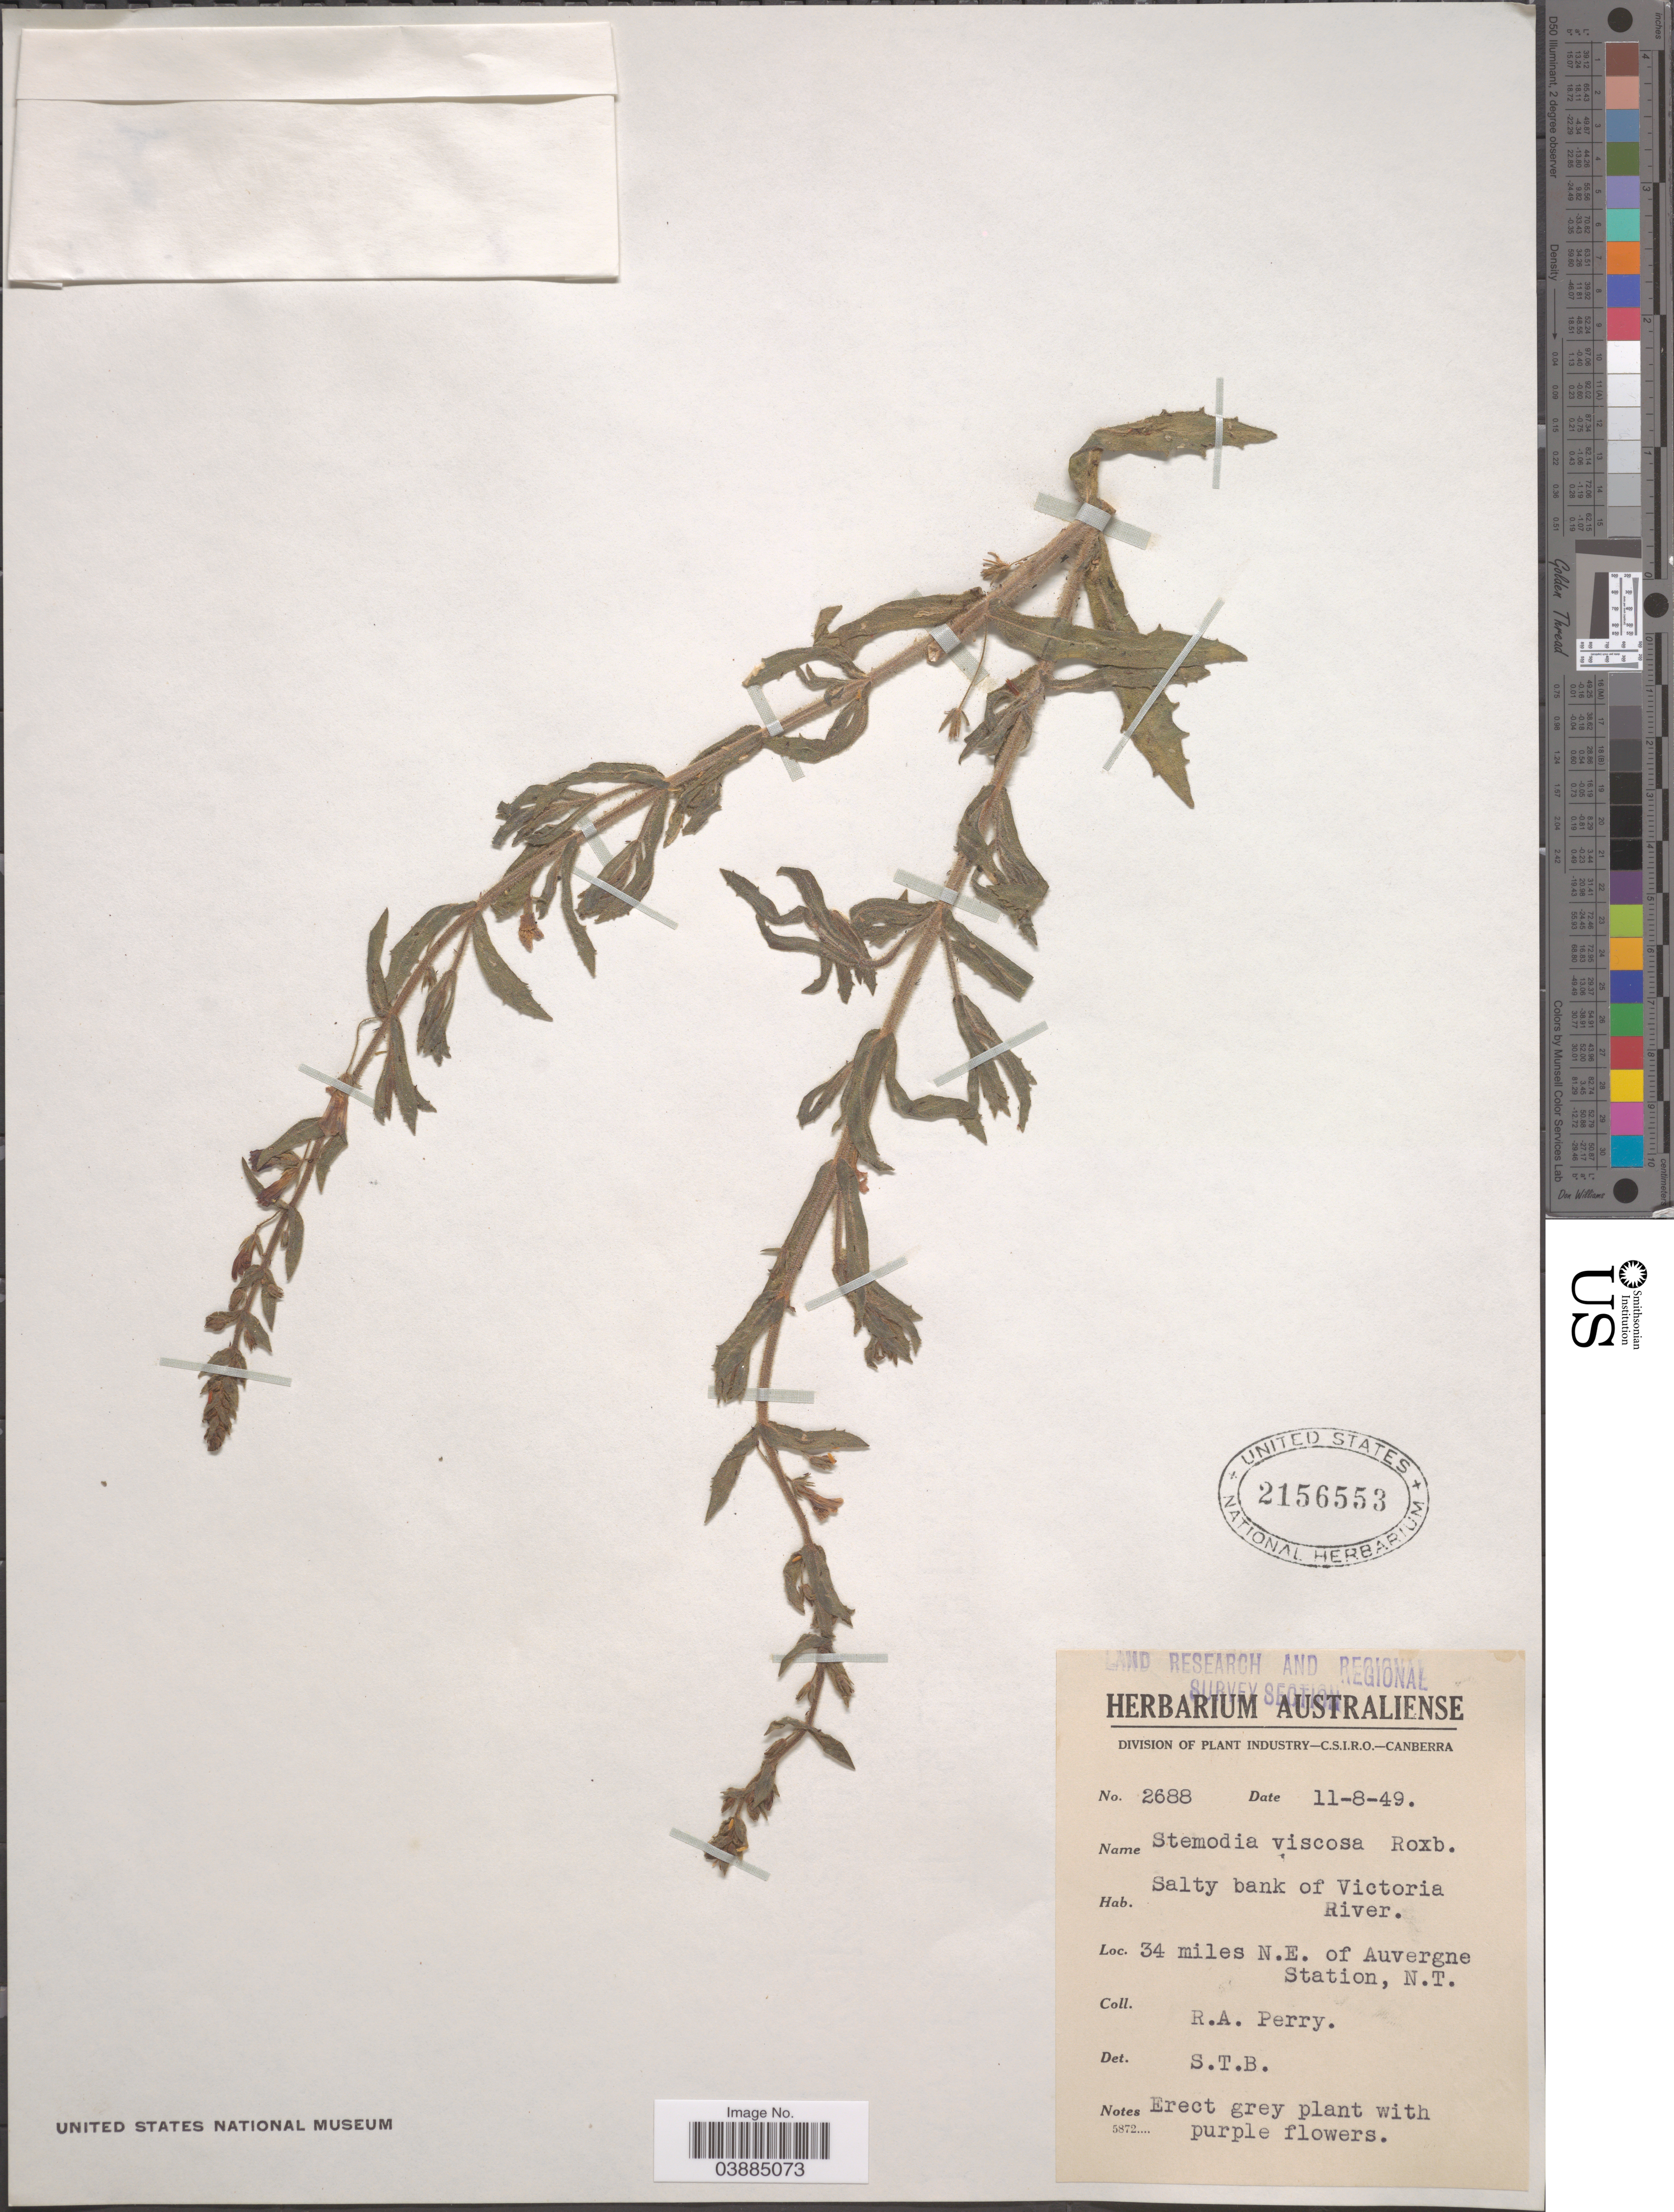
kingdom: Plantae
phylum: Tracheophyta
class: Magnoliopsida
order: Lamiales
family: Plantaginaceae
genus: Stemodia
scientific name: Stemodia viscosa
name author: Roxb.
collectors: Perry, R. A.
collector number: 2688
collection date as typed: Transcribed d/m/y: 11/8/49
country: Australia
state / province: Northern Territory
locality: Salty bank of Victoria River. 34 miles N.E. of Auvergne Station.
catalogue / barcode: US 2156553